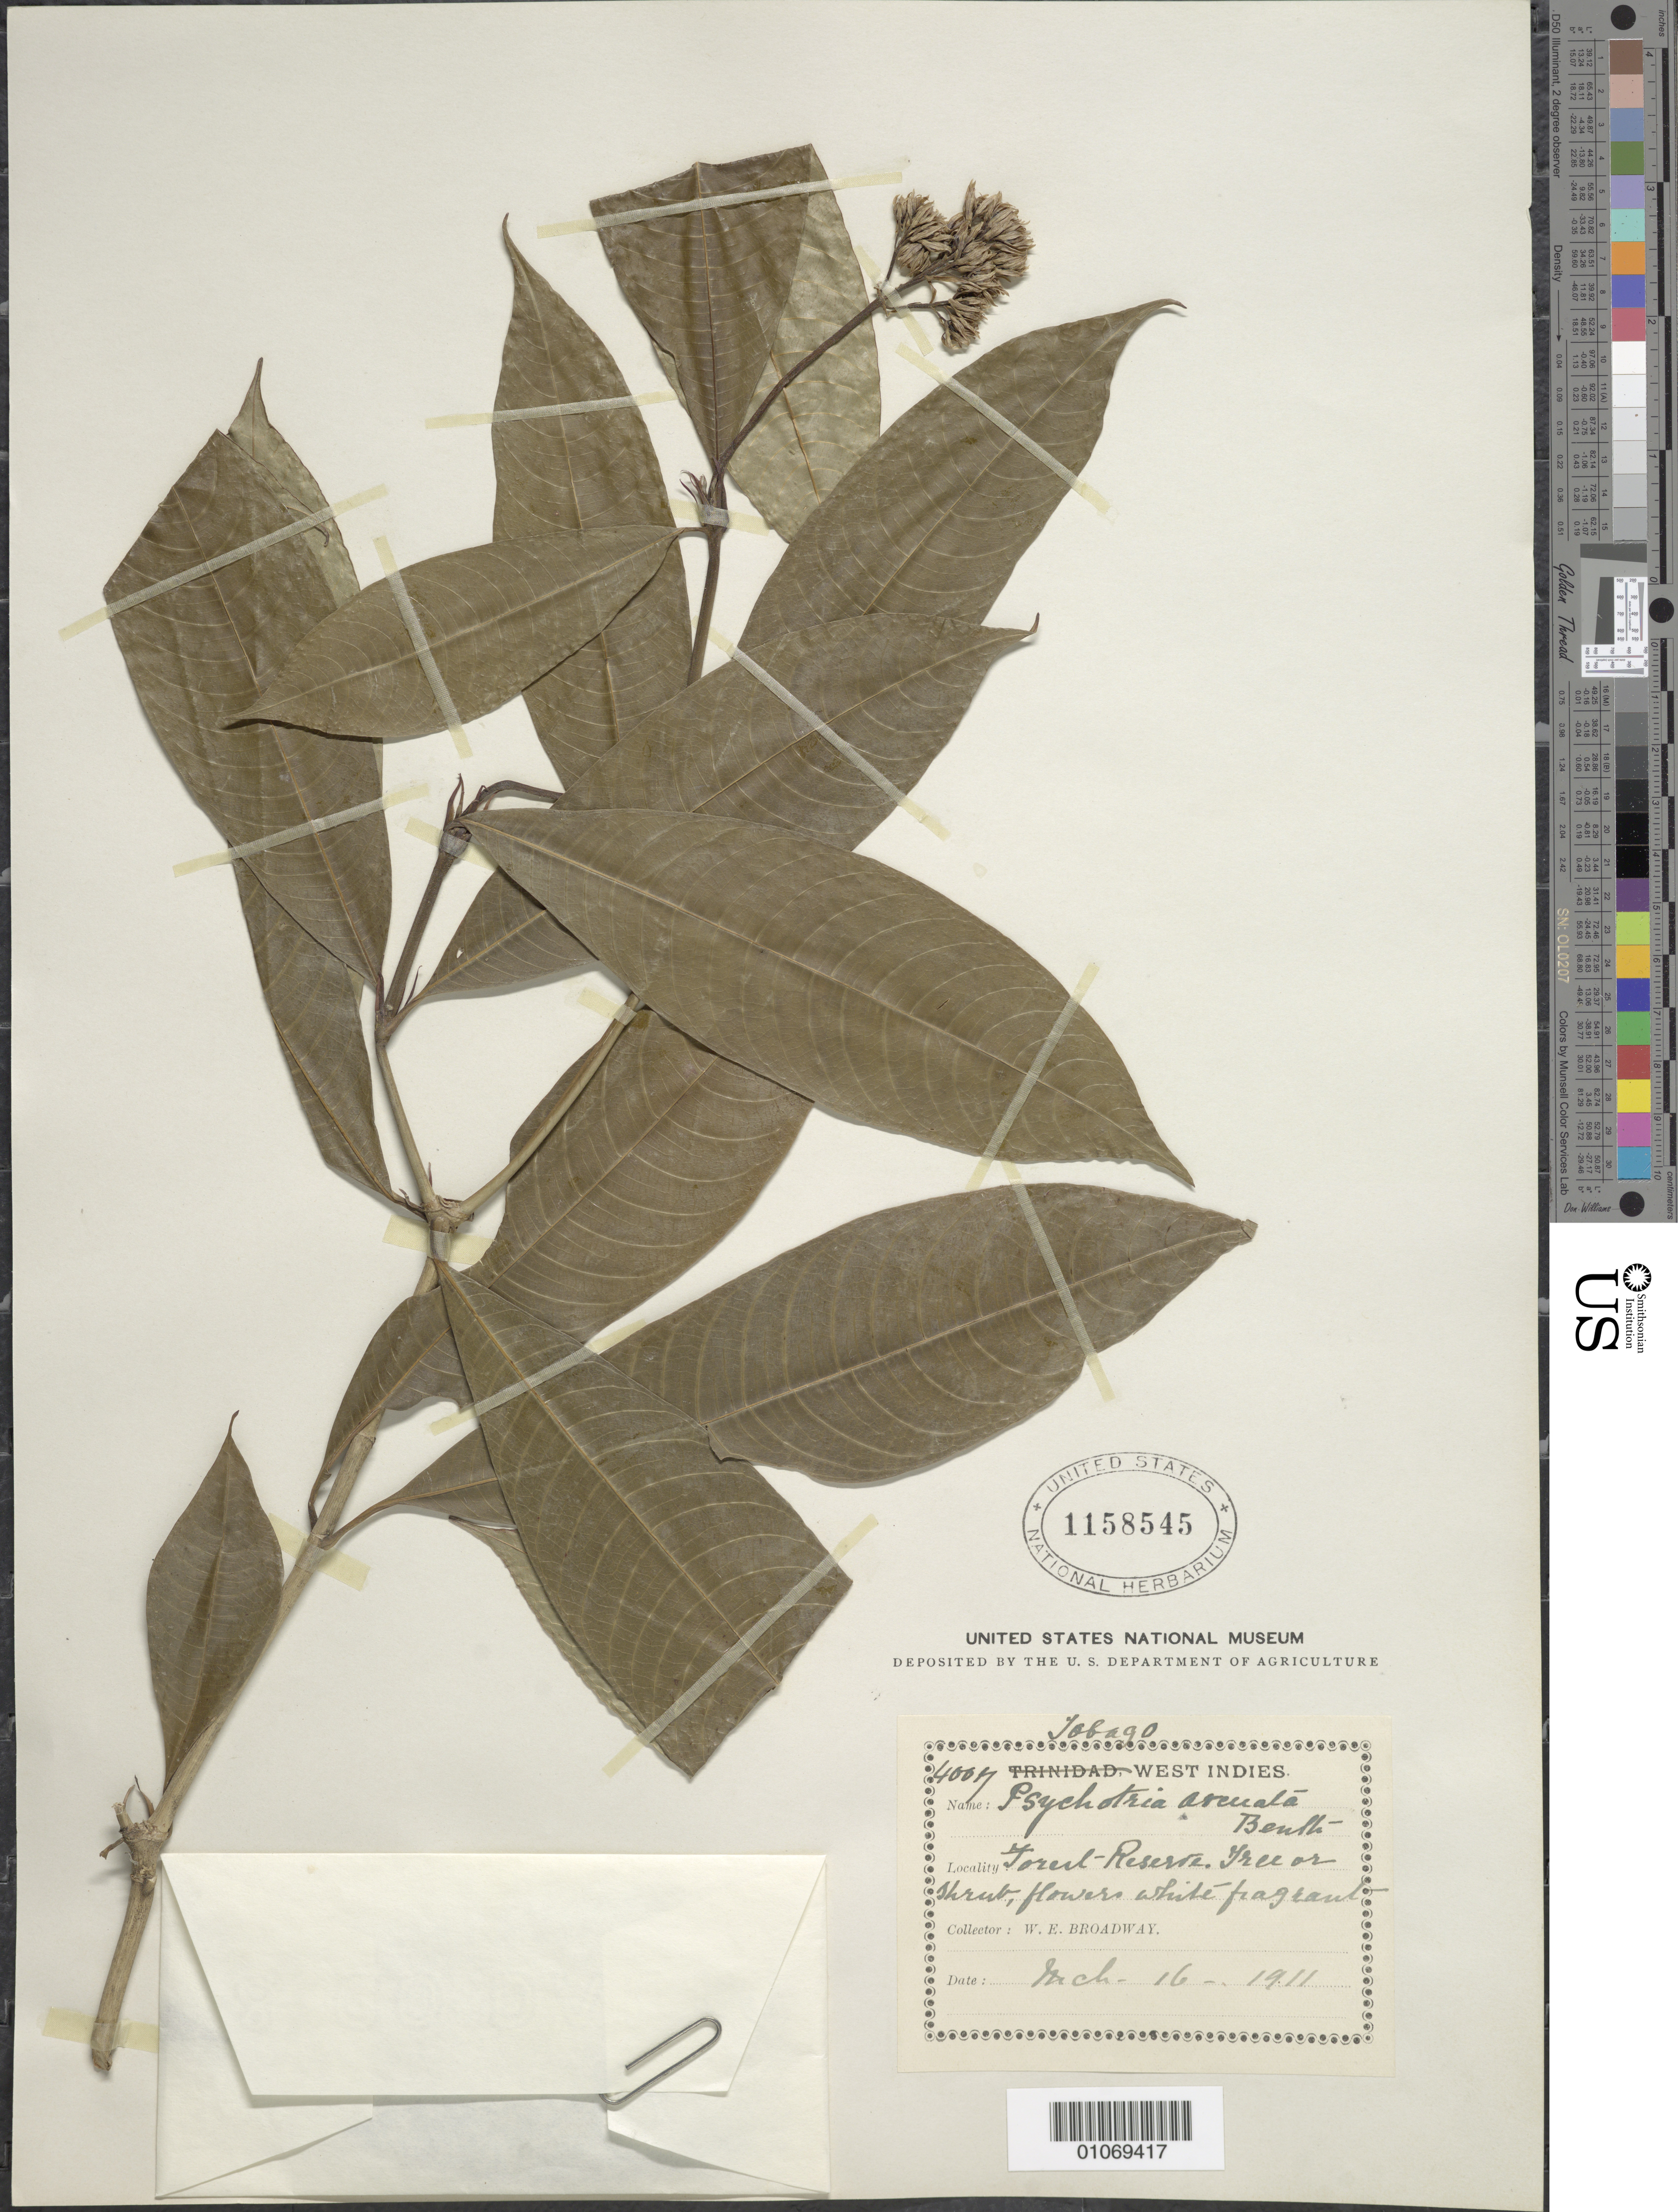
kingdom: Plantae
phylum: Tracheophyta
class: Magnoliopsida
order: Gentianales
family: Rubiaceae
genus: Psychotria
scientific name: Psychotria capitata subsp. amplifolia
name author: (Raeusch.) Steyerm.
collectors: W. E. Broadway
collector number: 4007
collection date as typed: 16 Mar 1911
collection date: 1911-03-16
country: Trinidad and Tobago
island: Tobago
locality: Forest Reserve.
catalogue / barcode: US 1158545